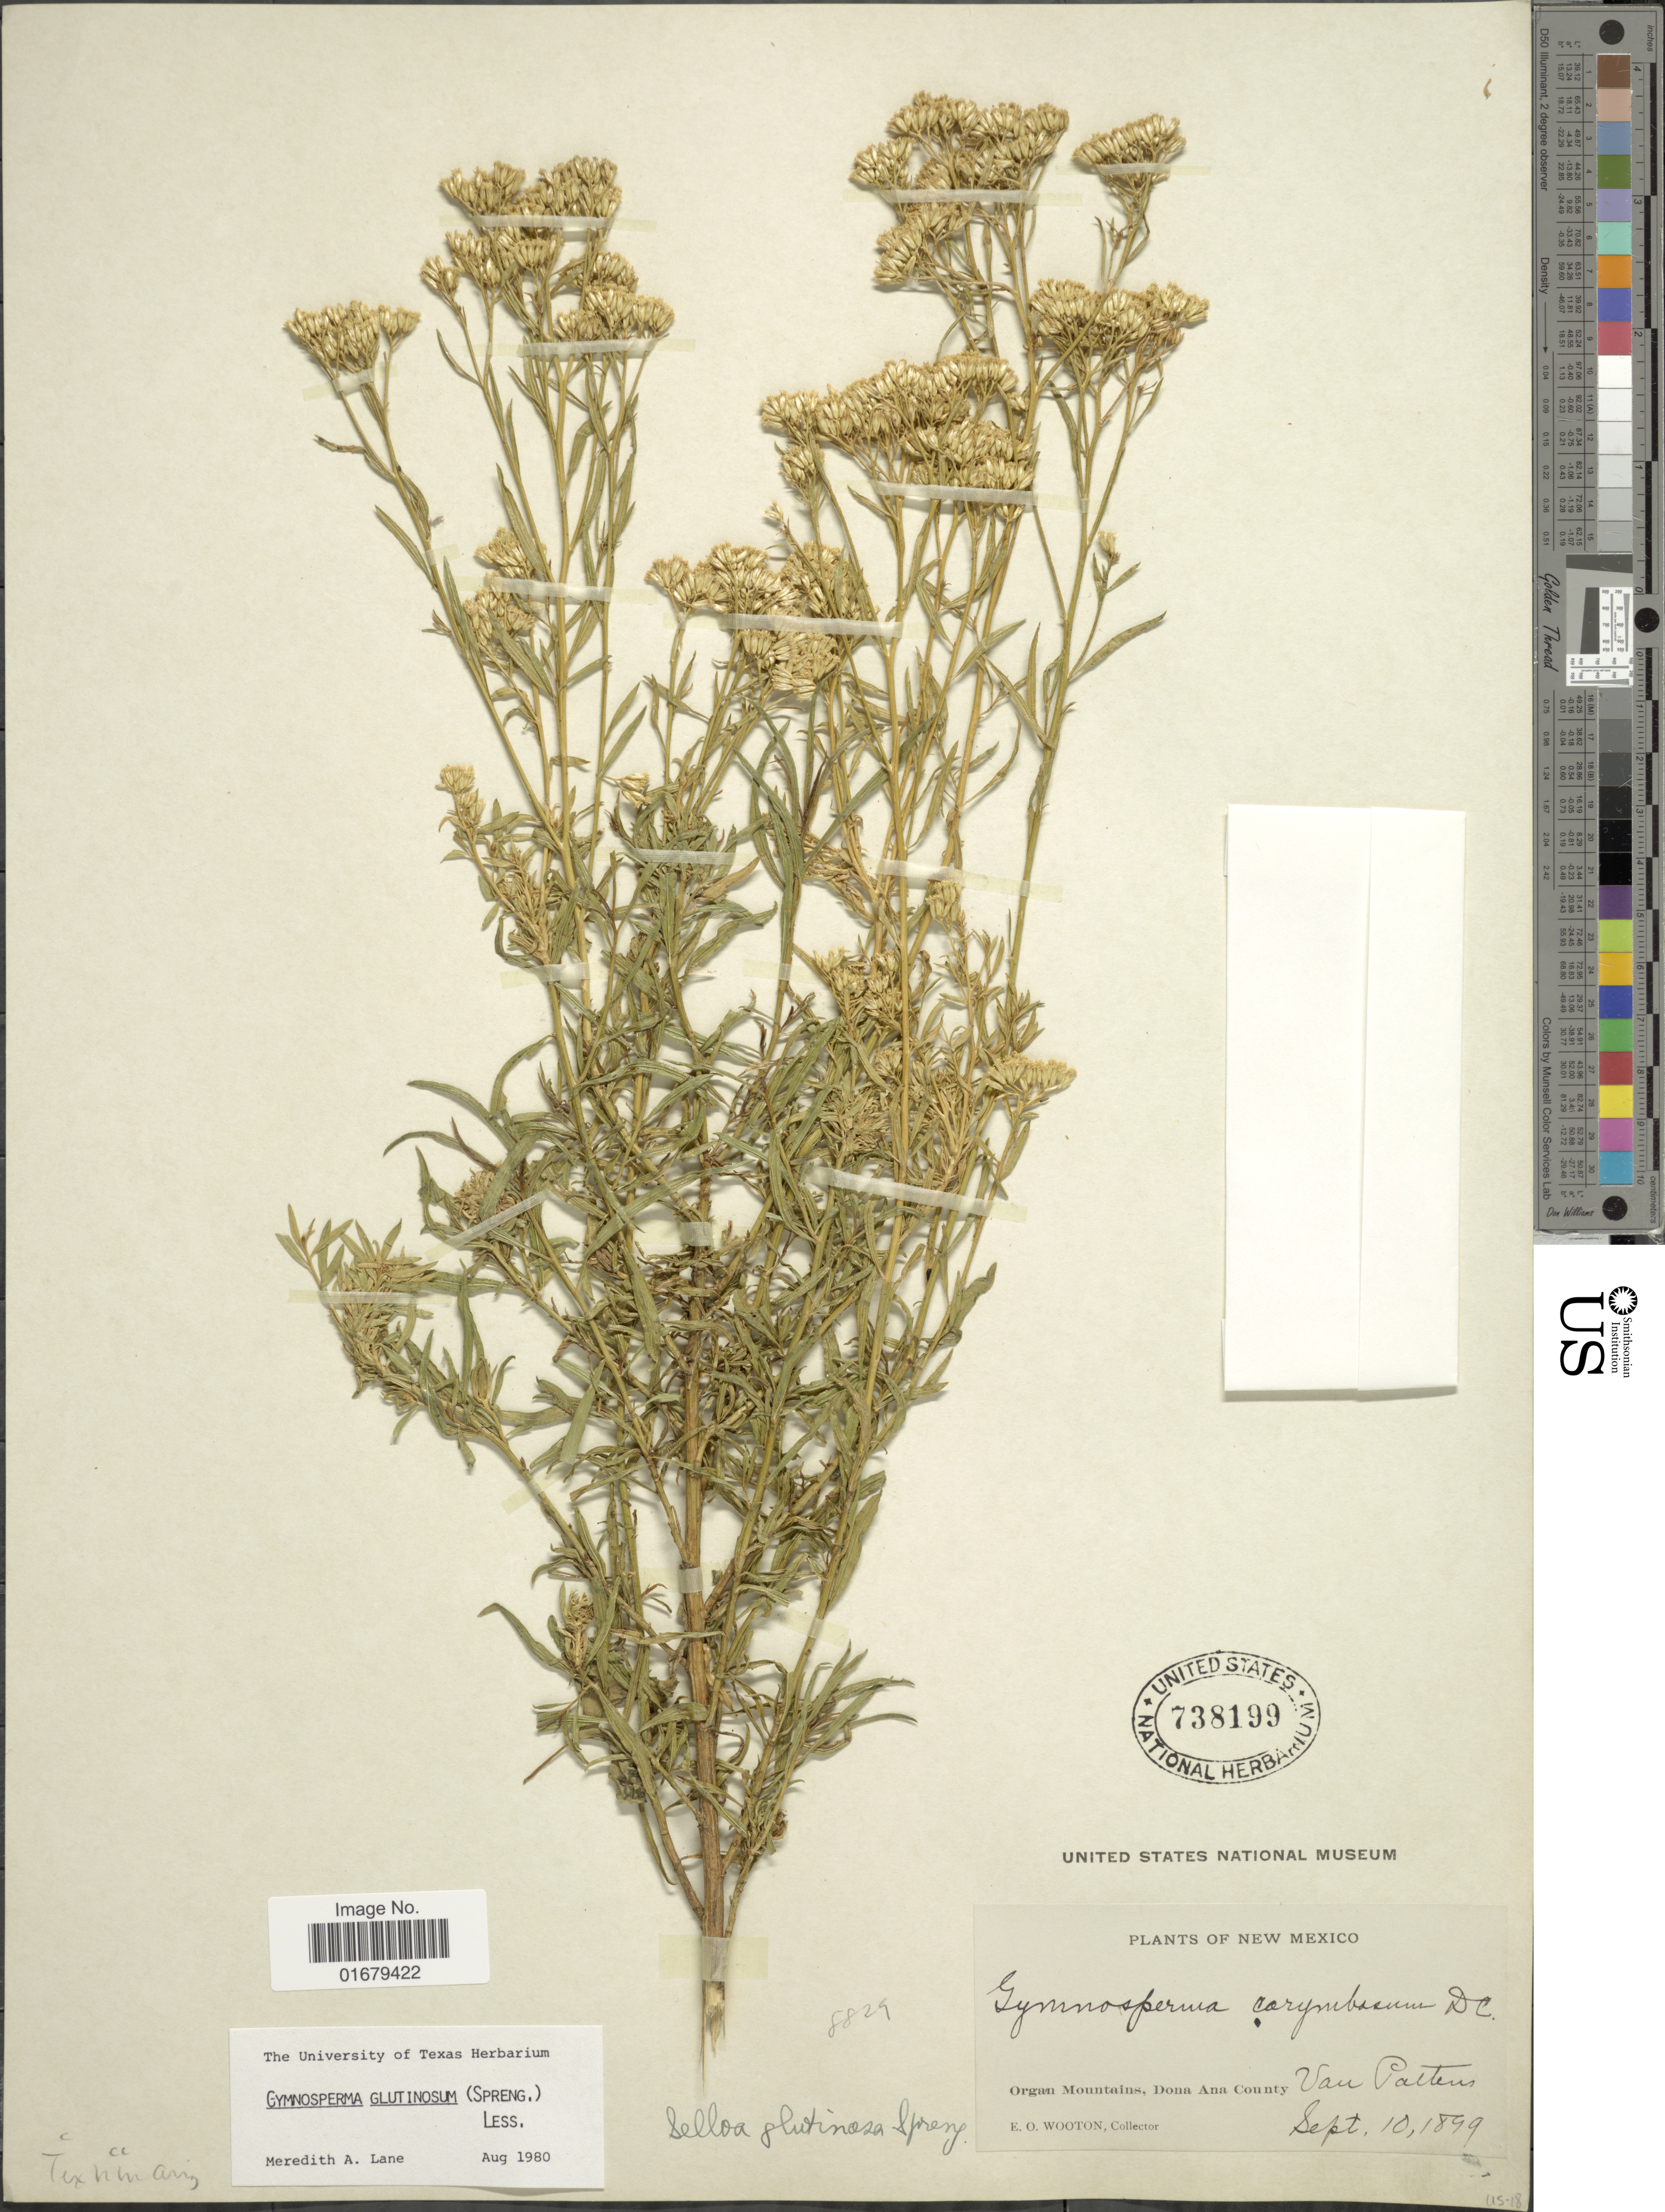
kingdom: Plantae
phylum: Tracheophyta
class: Magnoliopsida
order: Asterales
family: Asteraceae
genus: Gymnosperma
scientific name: Gymnosperma glutinosum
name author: (Spreng.) Less.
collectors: E. O. Wooton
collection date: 1899-09-10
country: United States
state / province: New Mexico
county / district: Dona Ana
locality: Organ Mountains, Dona Ana County. Van Patten's.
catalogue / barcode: US 738199